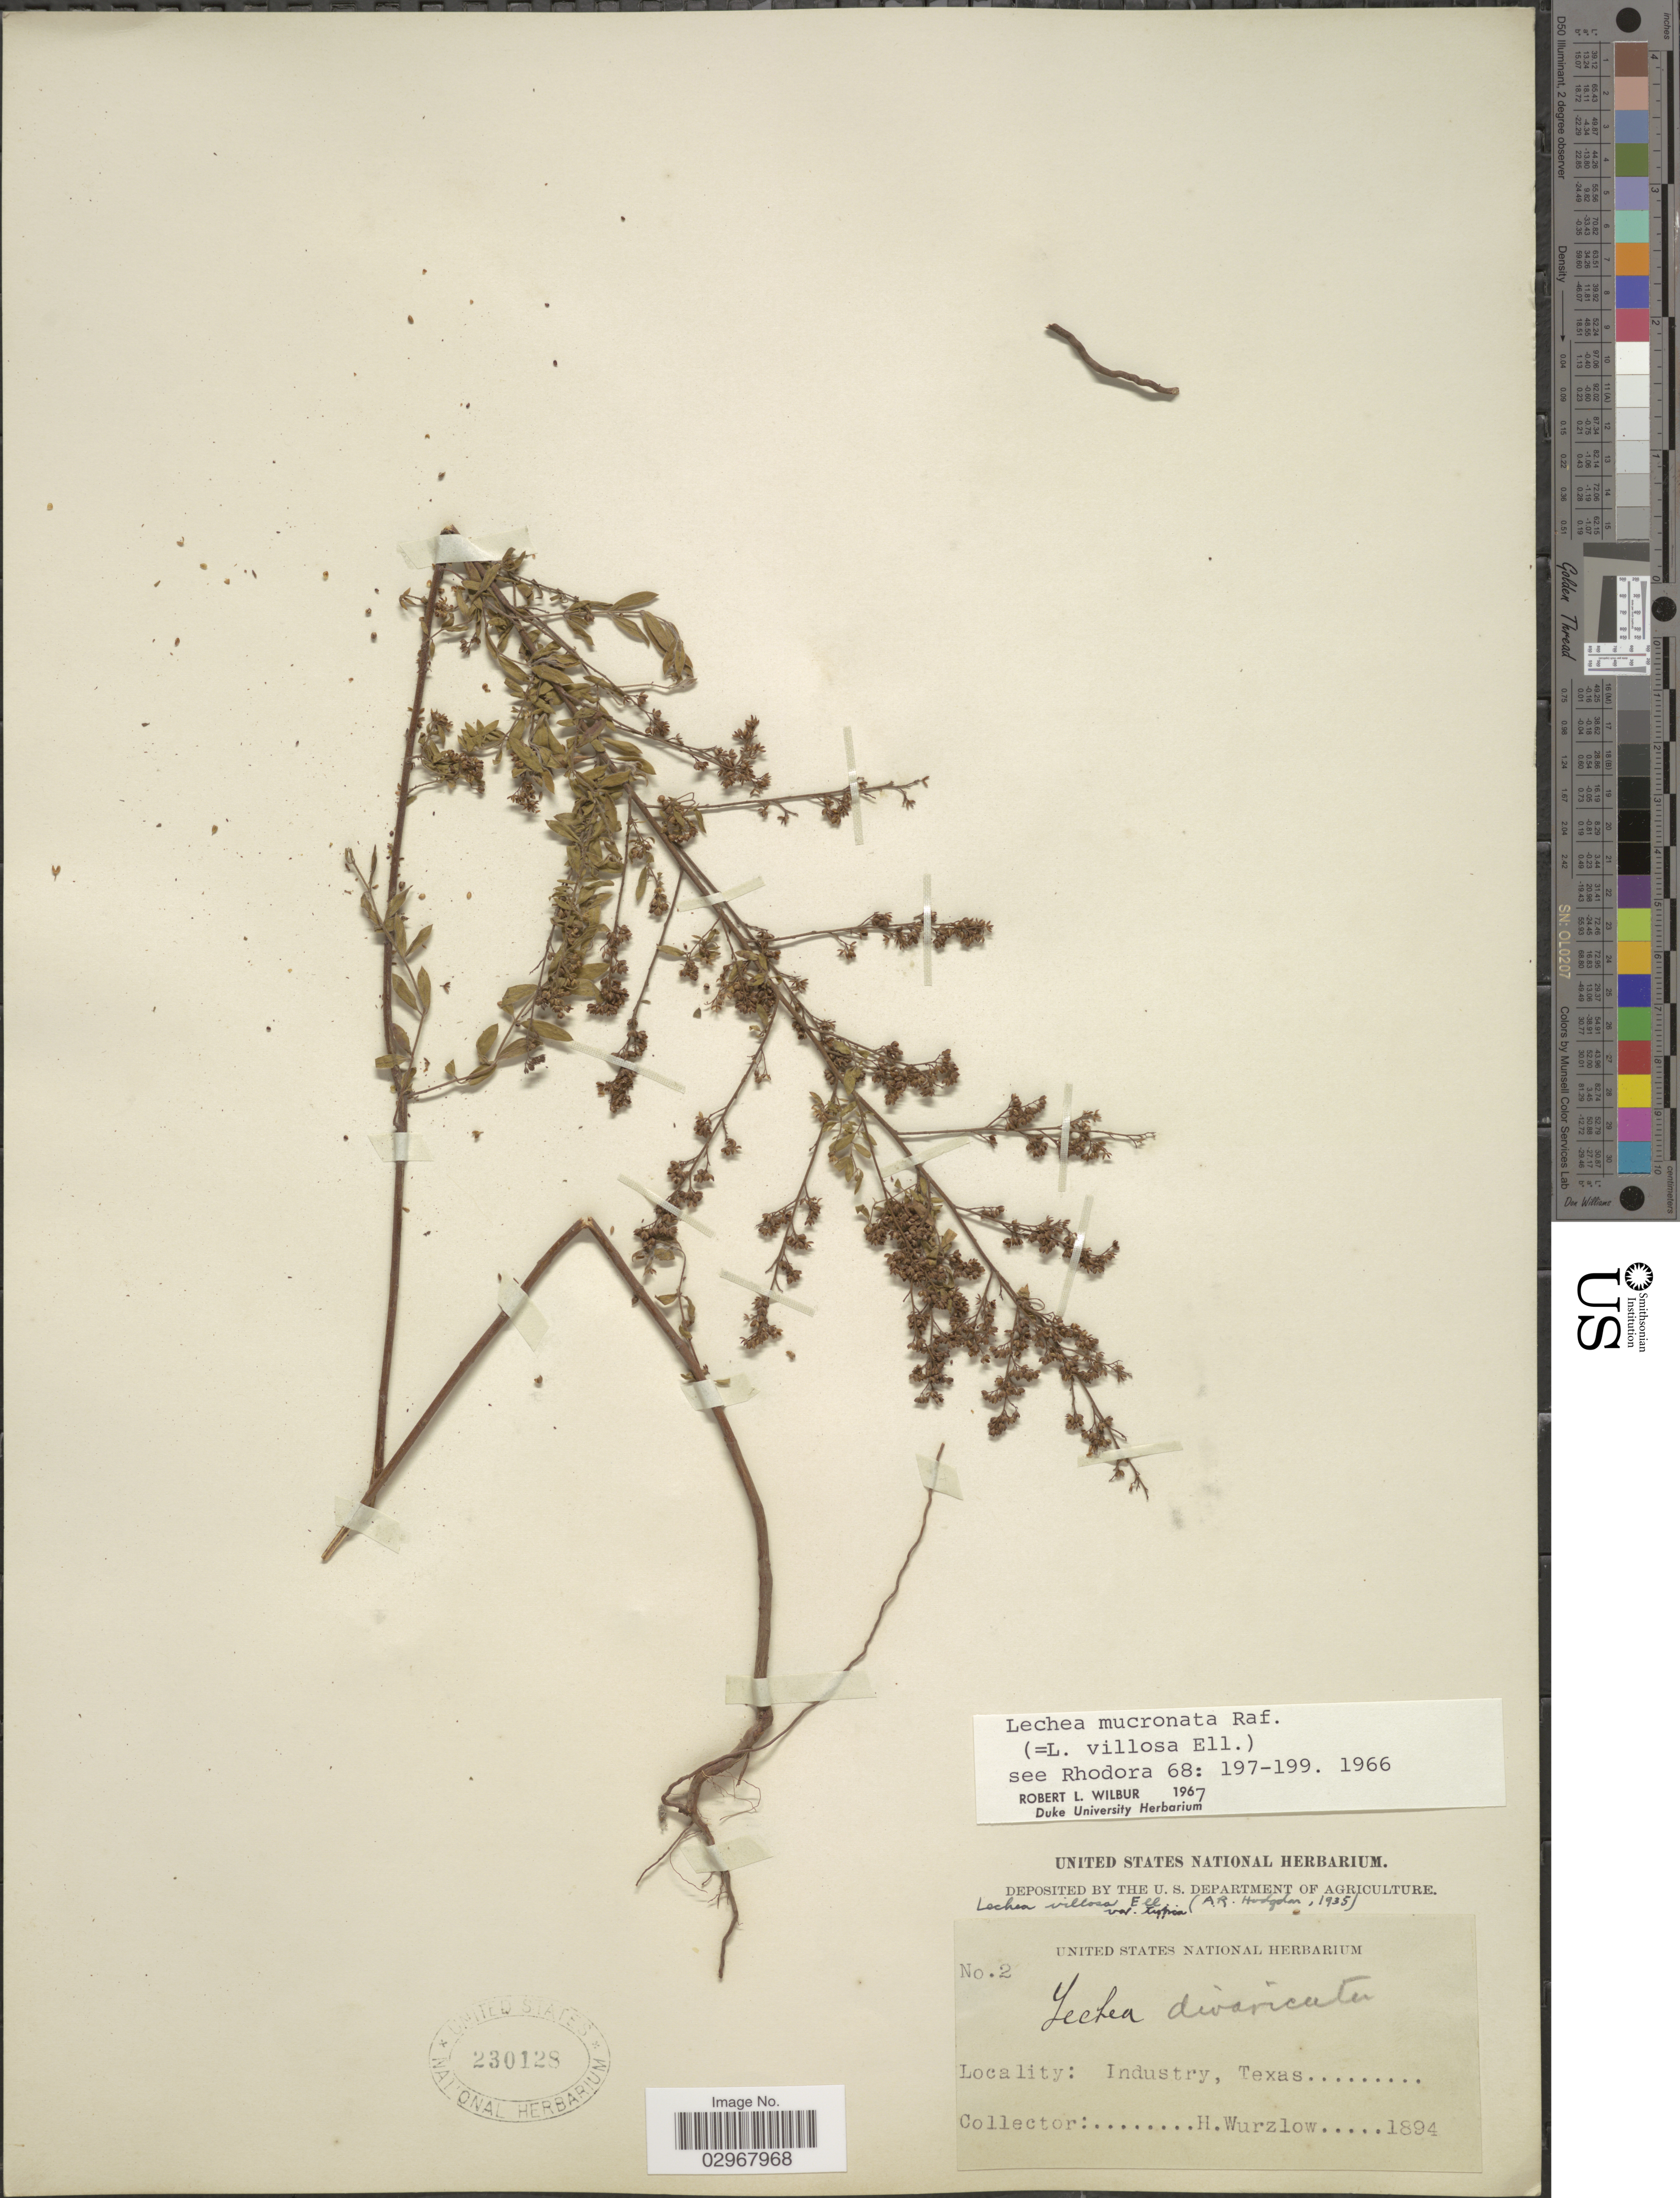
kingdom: Plantae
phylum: Tracheophyta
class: Magnoliopsida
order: Malvales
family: Cistaceae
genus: Lechea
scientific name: Lechea mucronata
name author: Raf.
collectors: H. Wurzlow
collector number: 2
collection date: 1894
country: United States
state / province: Texas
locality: Industry.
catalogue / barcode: US 230128